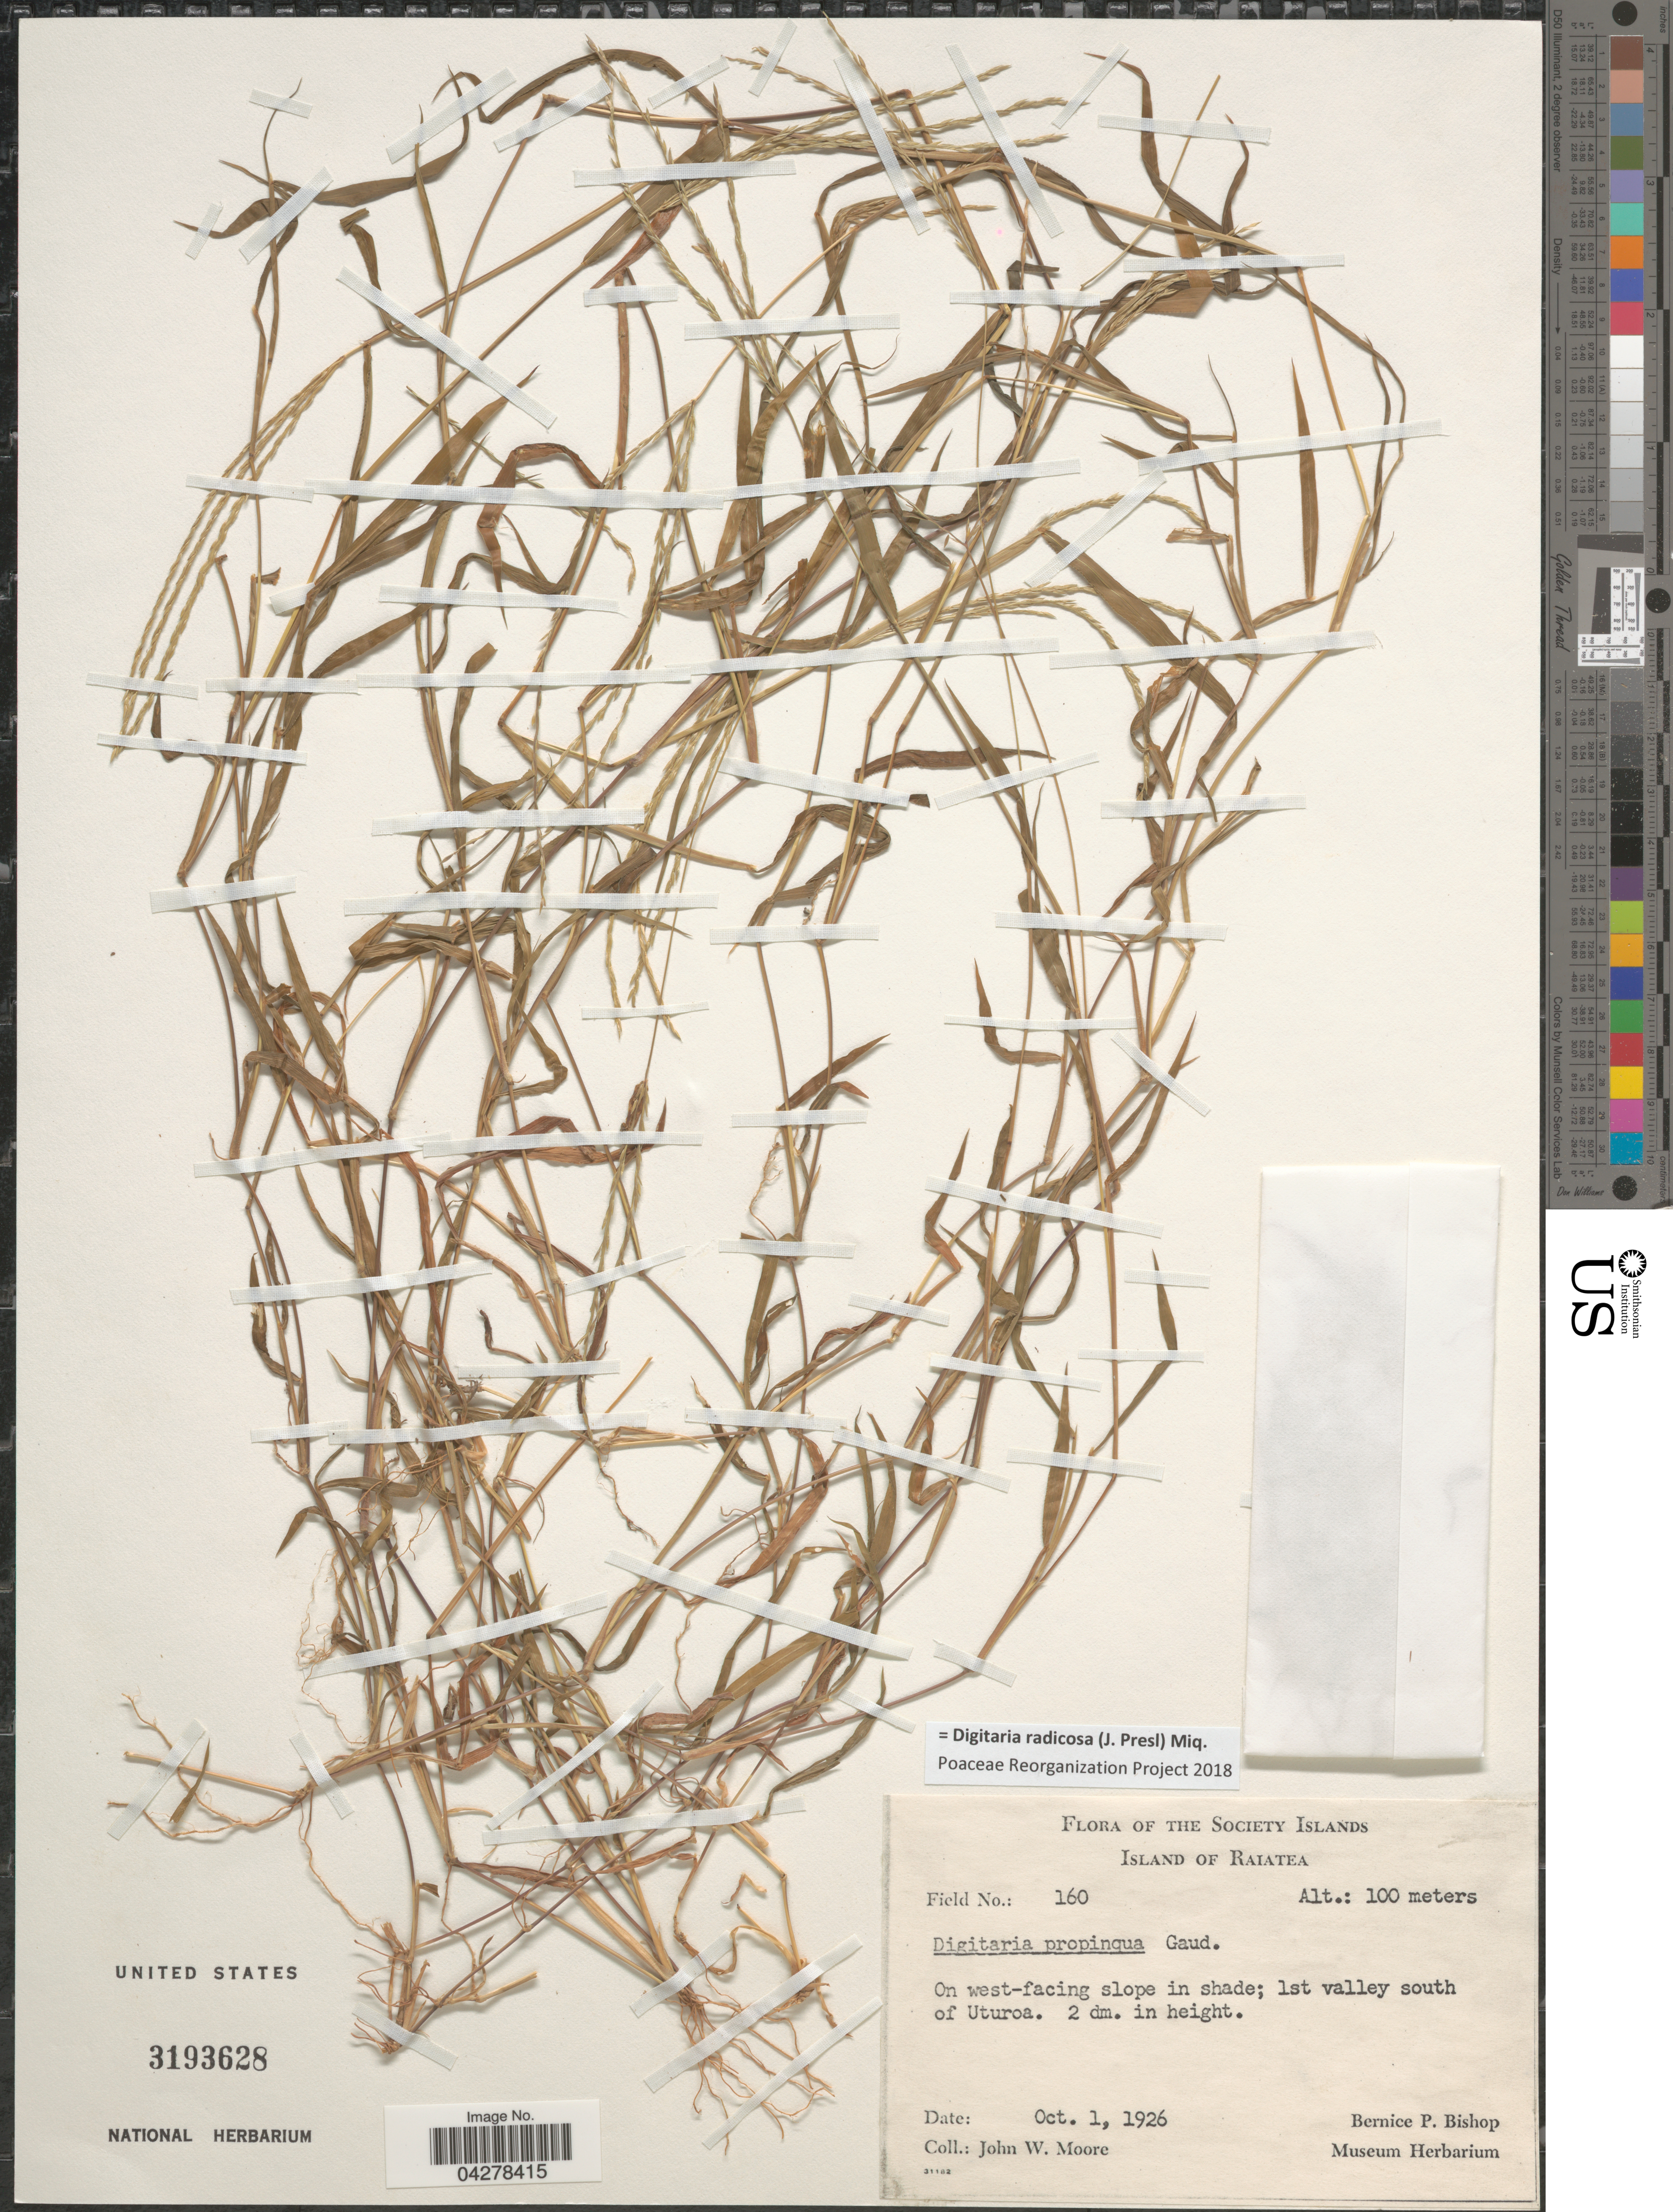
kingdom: Plantae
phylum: Tracheophyta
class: Liliopsida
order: Poales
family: Poaceae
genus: Digitaria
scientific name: Digitaria radicosa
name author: (J. Presl) Miq.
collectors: J. Moore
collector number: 160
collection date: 1926-10-01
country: French Polynesia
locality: The Society Islands. Island of Raiatea. On west-facing slope in shade; 1st valley south of Uturoa.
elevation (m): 100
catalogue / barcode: US 3193628